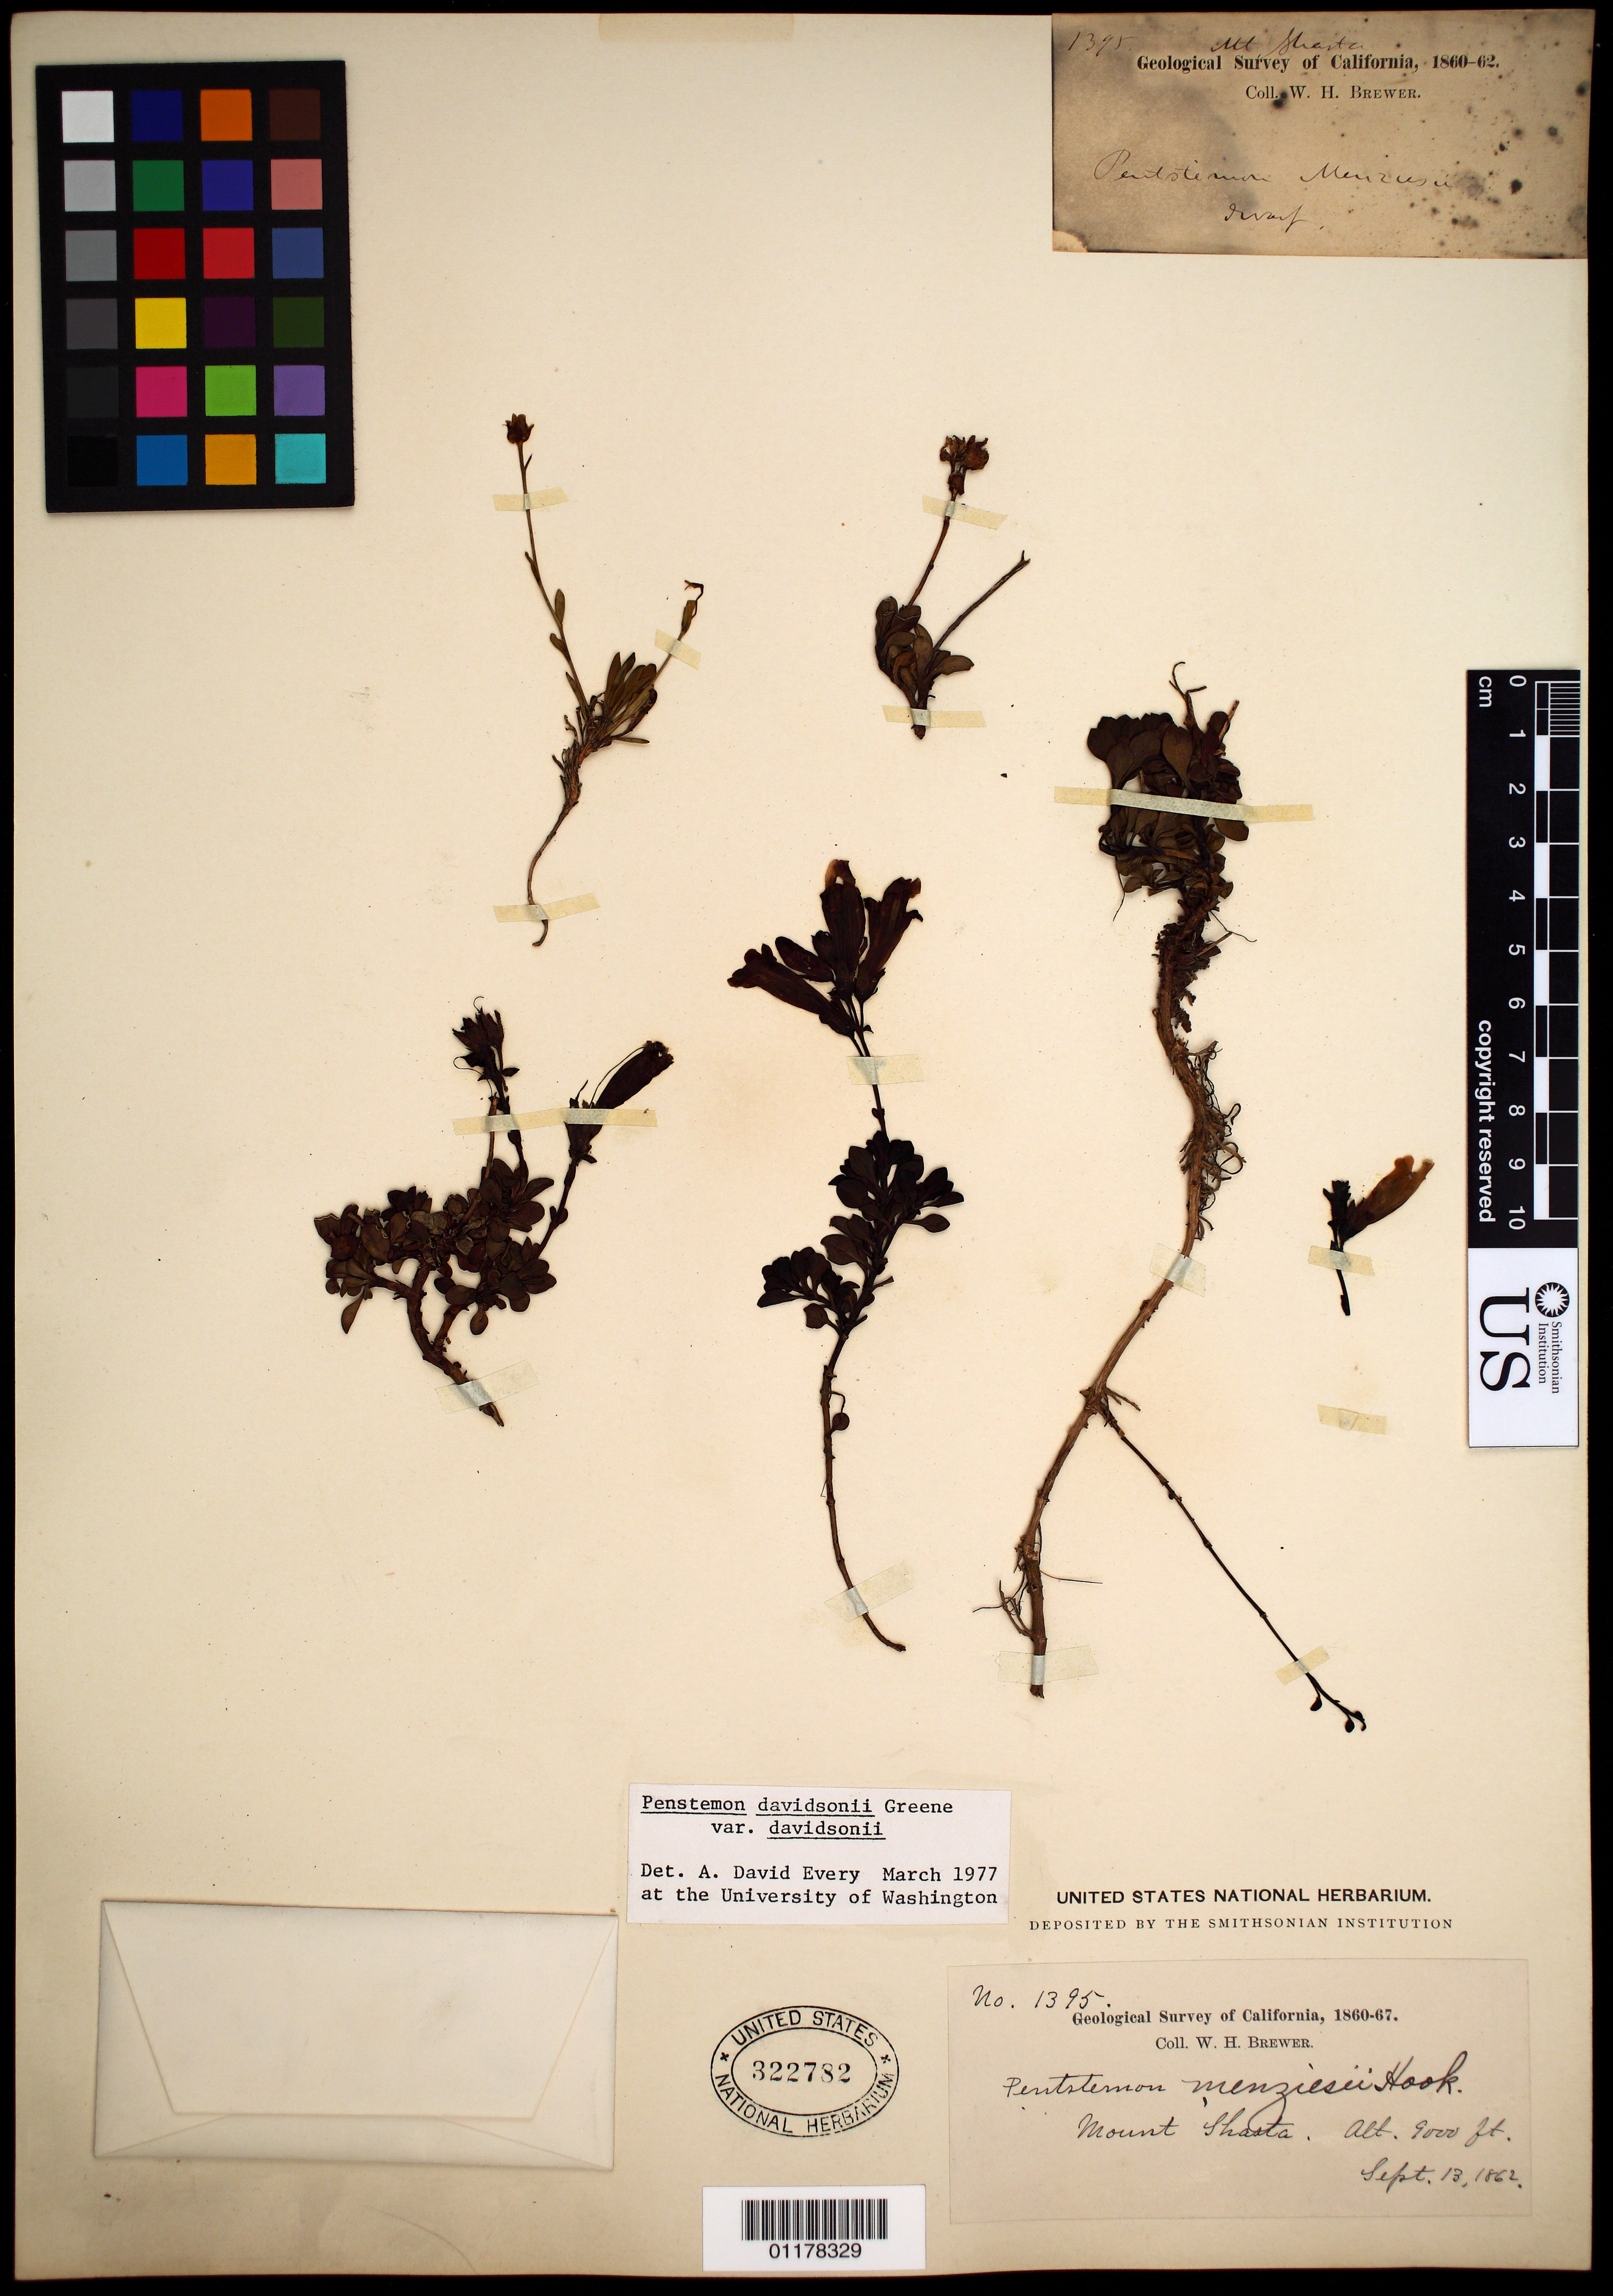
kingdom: Plantae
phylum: Tracheophyta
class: Magnoliopsida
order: Lamiales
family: Plantaginaceae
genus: Penstemon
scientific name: Penstemon davidsonii var. davidsonii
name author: Greene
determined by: Every, A. D.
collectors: W. H. Brewer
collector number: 1395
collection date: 1862-09-13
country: United States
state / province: California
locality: Mount Shasta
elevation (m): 2743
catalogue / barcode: US 322782